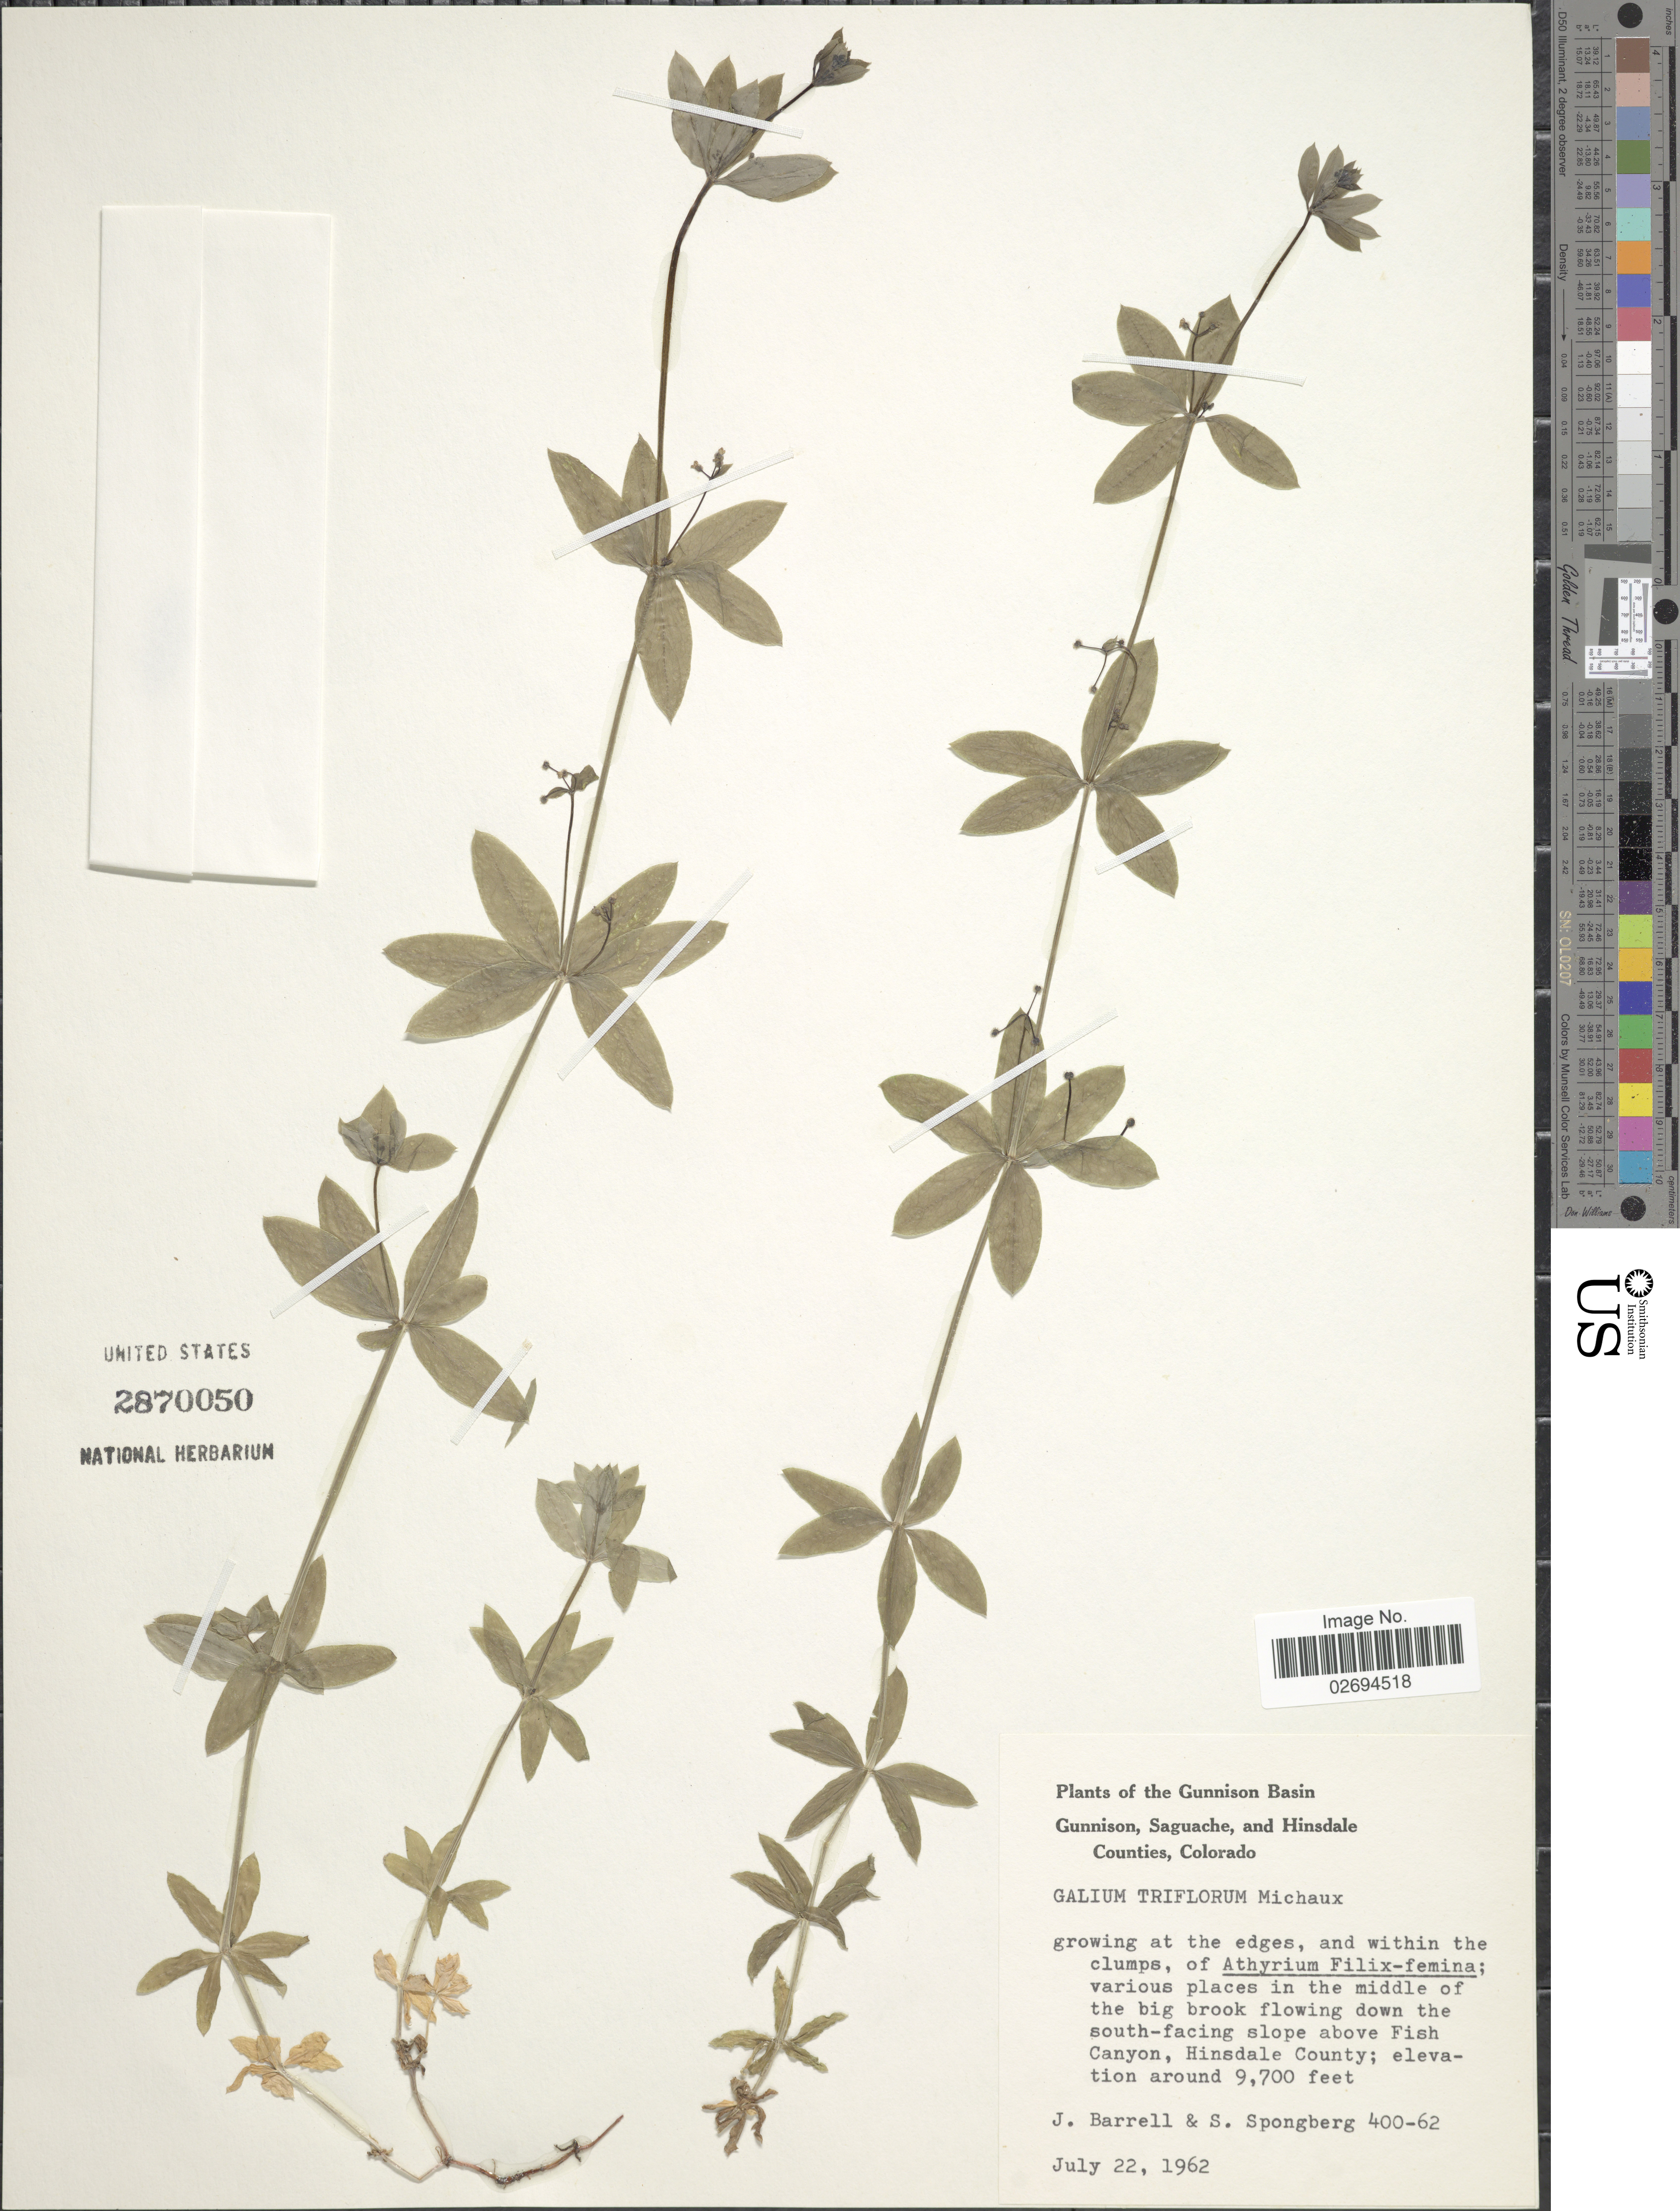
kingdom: Plantae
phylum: Tracheophyta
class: Magnoliopsida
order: Gentianales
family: Rubiaceae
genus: Galium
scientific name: Galium triflorum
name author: Michx.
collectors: J. Barrell & S. A.Spongberg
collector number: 400-62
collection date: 1962-07-22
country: United States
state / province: Colorado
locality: Gunnison Basin. South-facing slope above Fish Canyon, Hinsdale County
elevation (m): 2957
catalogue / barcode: US 2870050